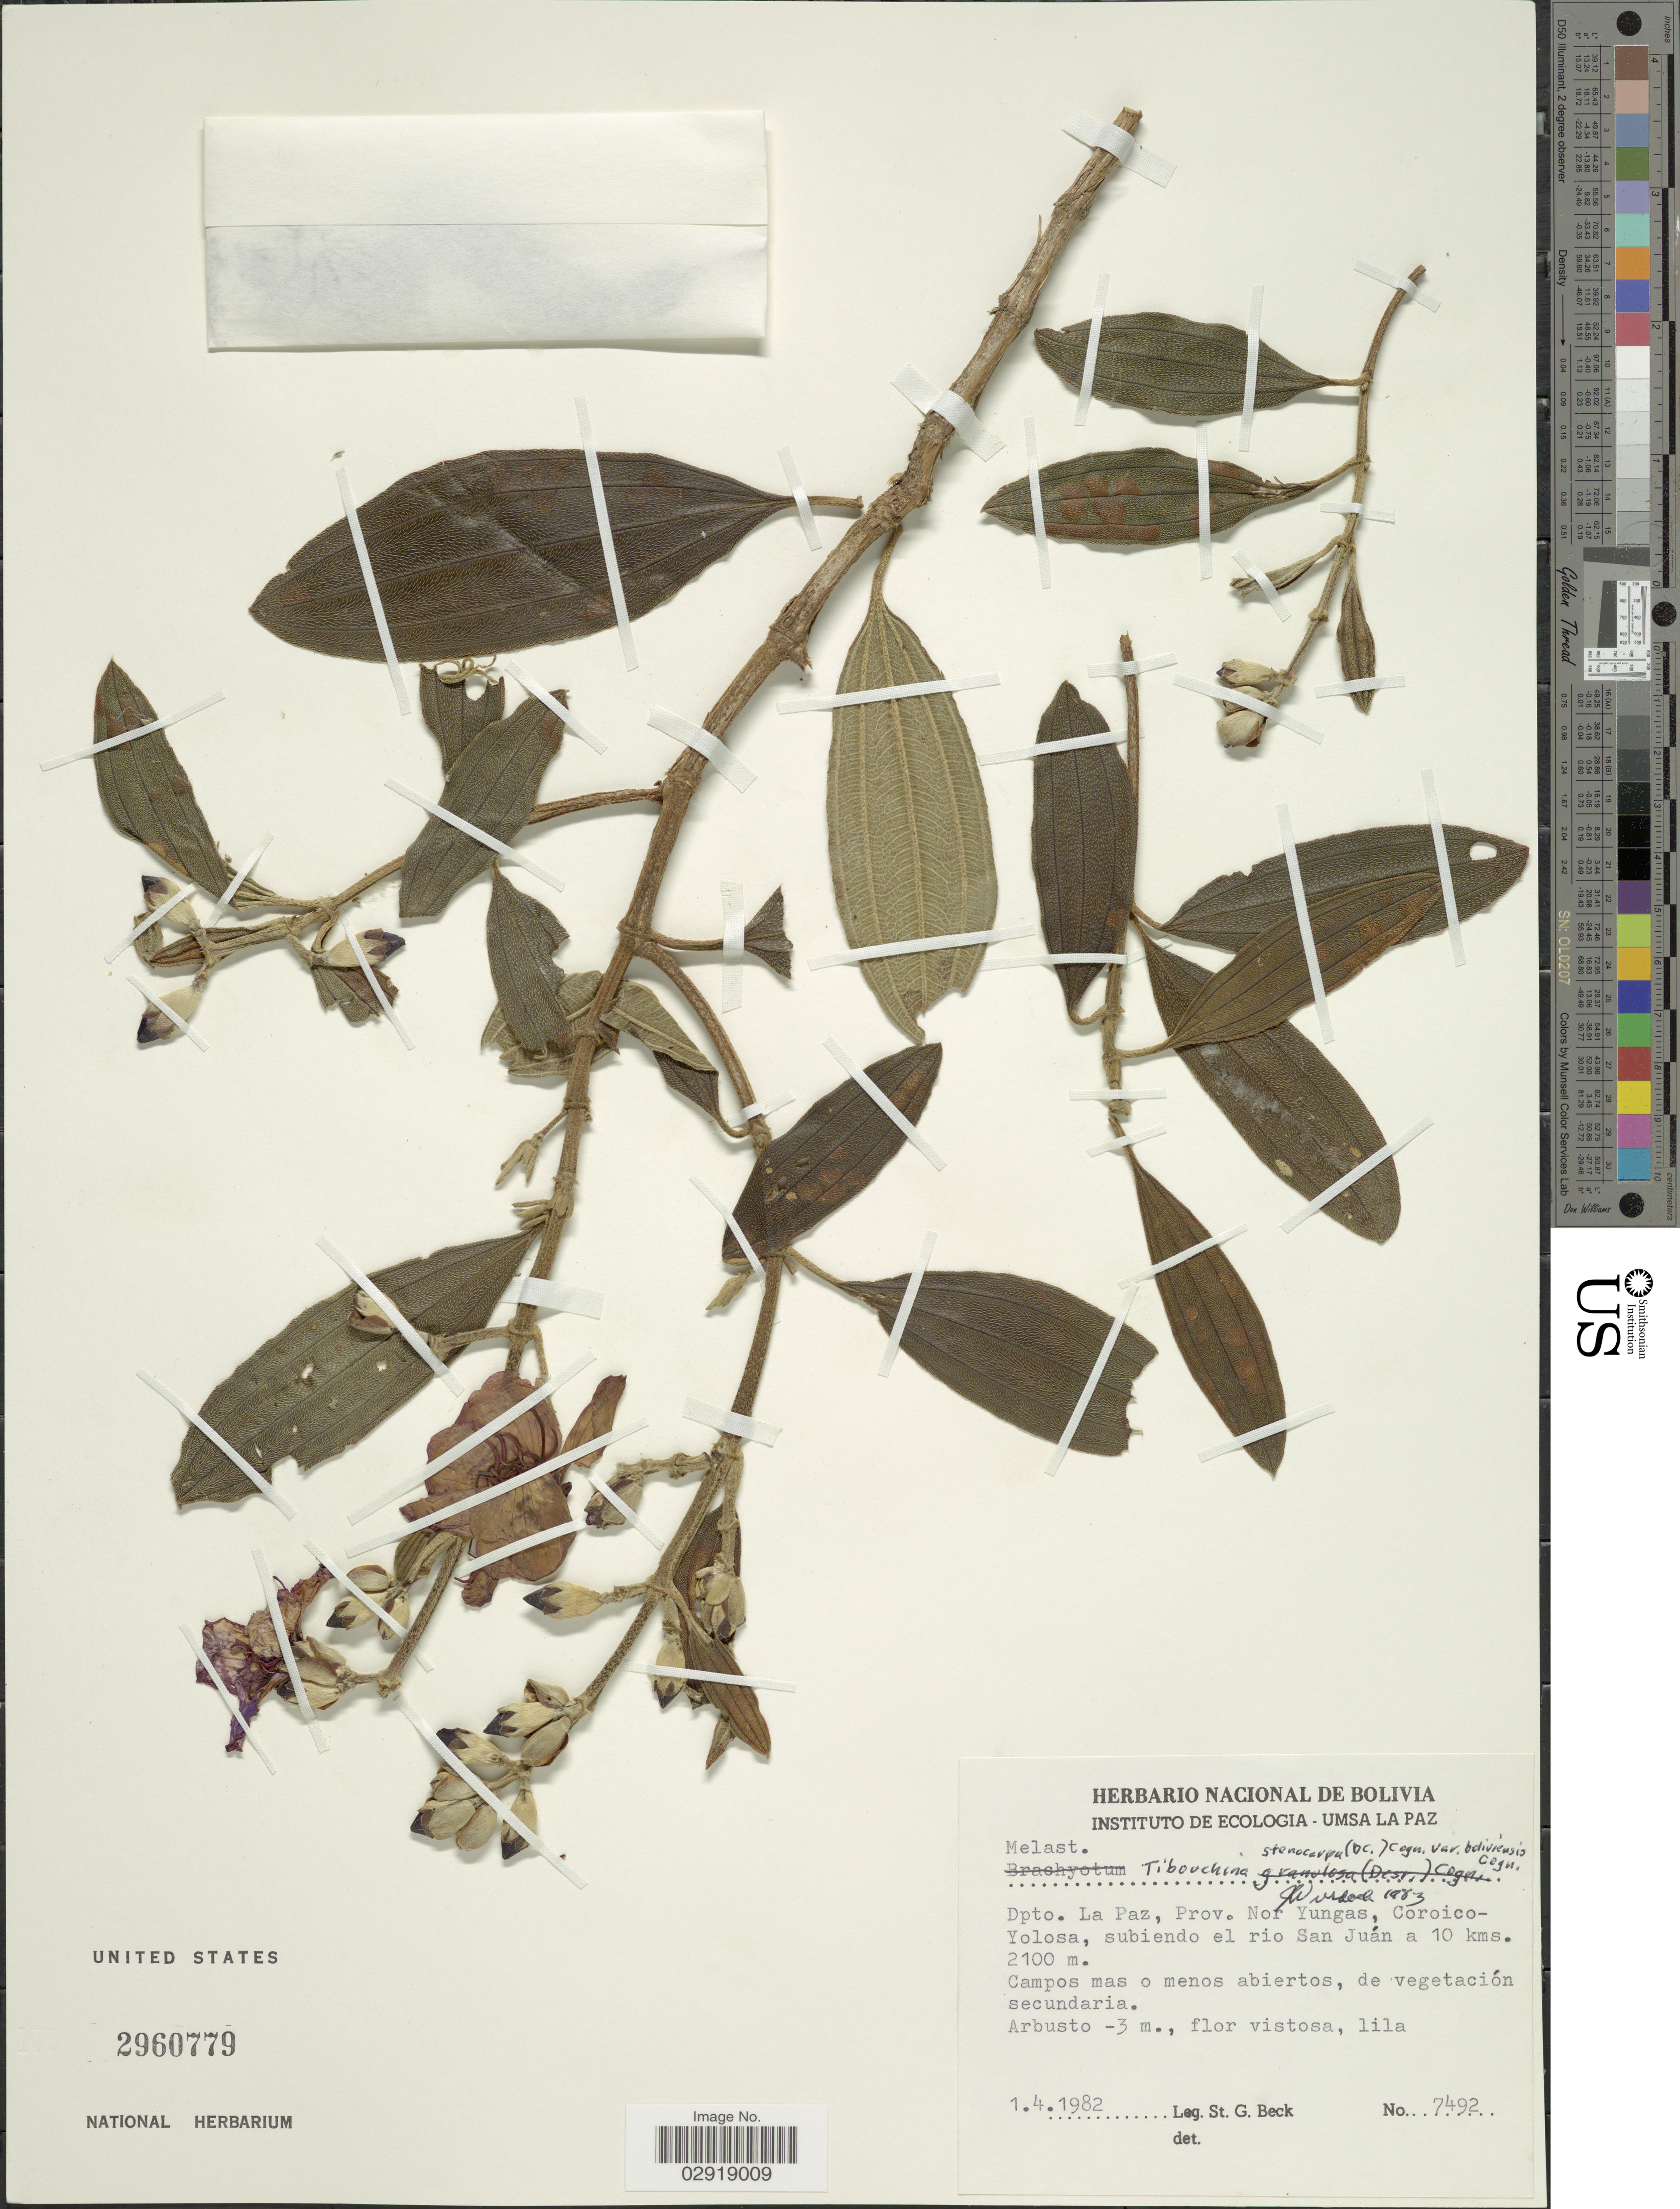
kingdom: Plantae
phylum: Tracheophyta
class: Magnoliopsida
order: Myrtales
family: Melastomataceae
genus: Pleroma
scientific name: Pleroma stenocarpum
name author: (DC.) Triana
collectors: S. G. Beck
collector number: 7492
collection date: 1982-04-01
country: Bolivia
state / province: La Paz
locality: Dpto. La Paz, Prov. Nor Yungas, Coroico-Yolosa, subiendo el rio San Juán a 10 kms.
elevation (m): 2100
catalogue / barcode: US 2960779